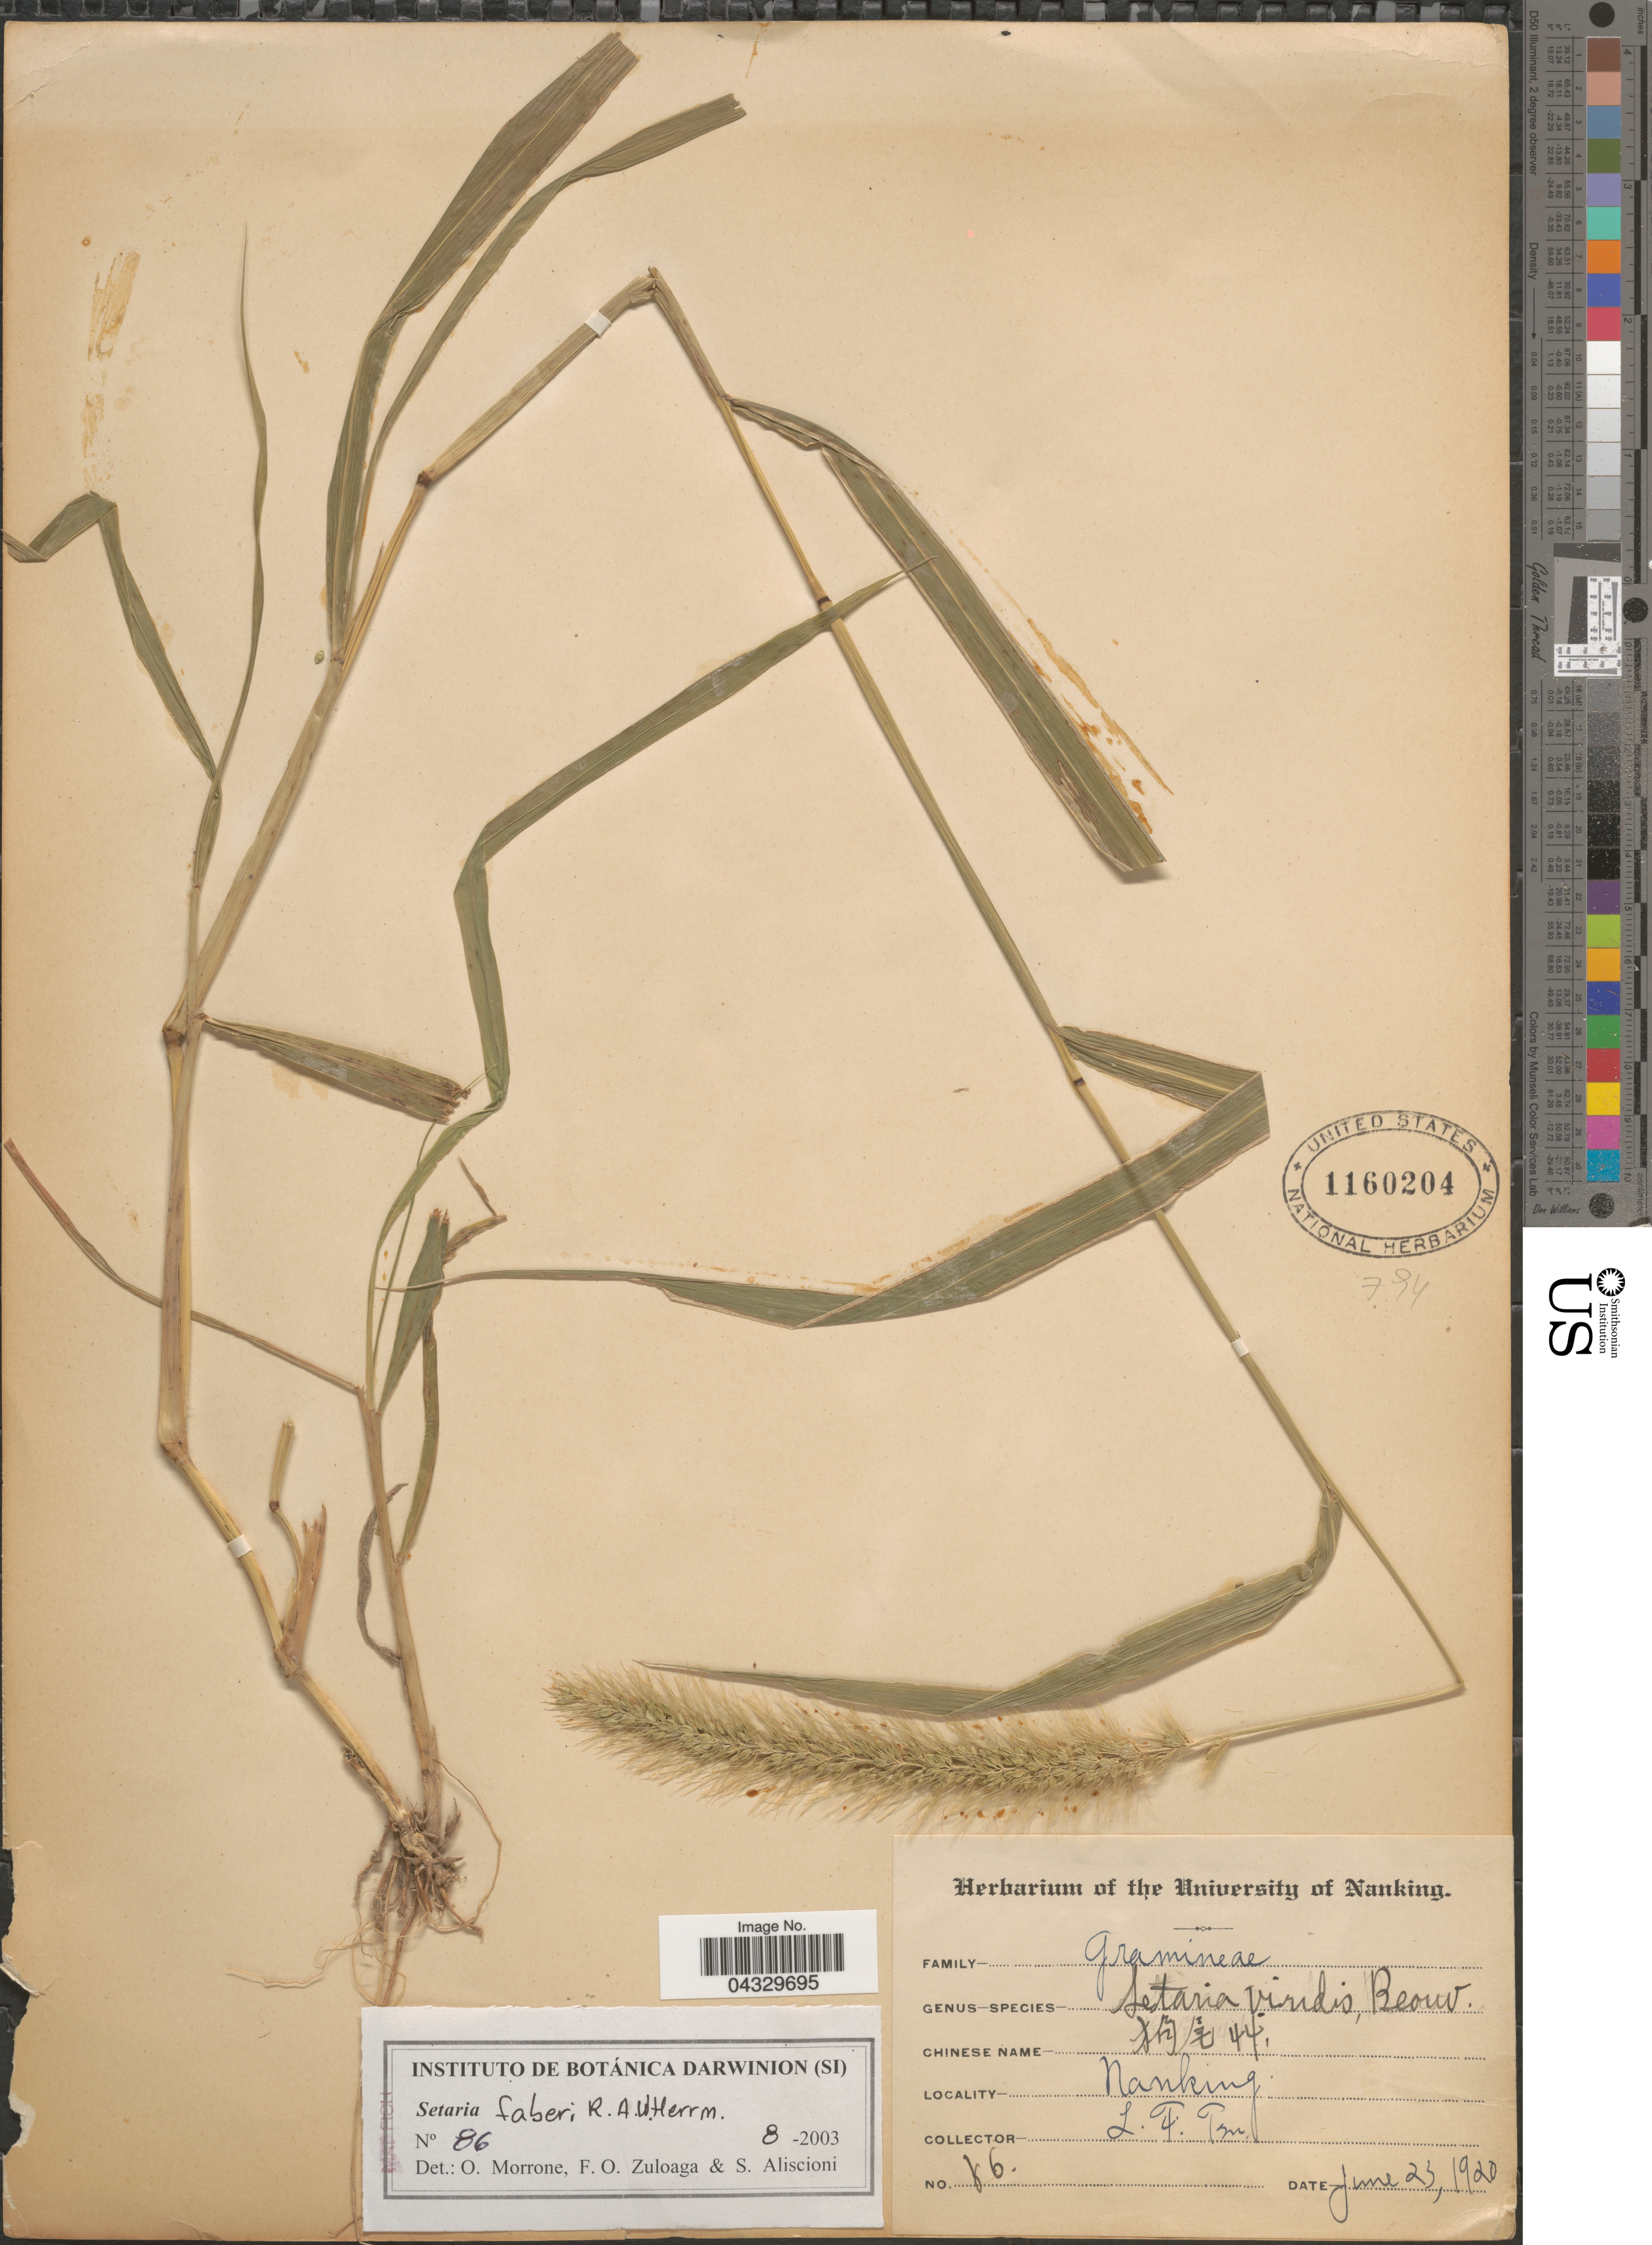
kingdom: Plantae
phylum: Tracheophyta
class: Liliopsida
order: Poales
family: Poaceae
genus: Setaria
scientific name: Setaria faberi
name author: R.A.W. Herrm.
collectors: L. Tsu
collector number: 86*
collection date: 1920-06-23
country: China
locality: Nanking.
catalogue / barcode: US 1160204